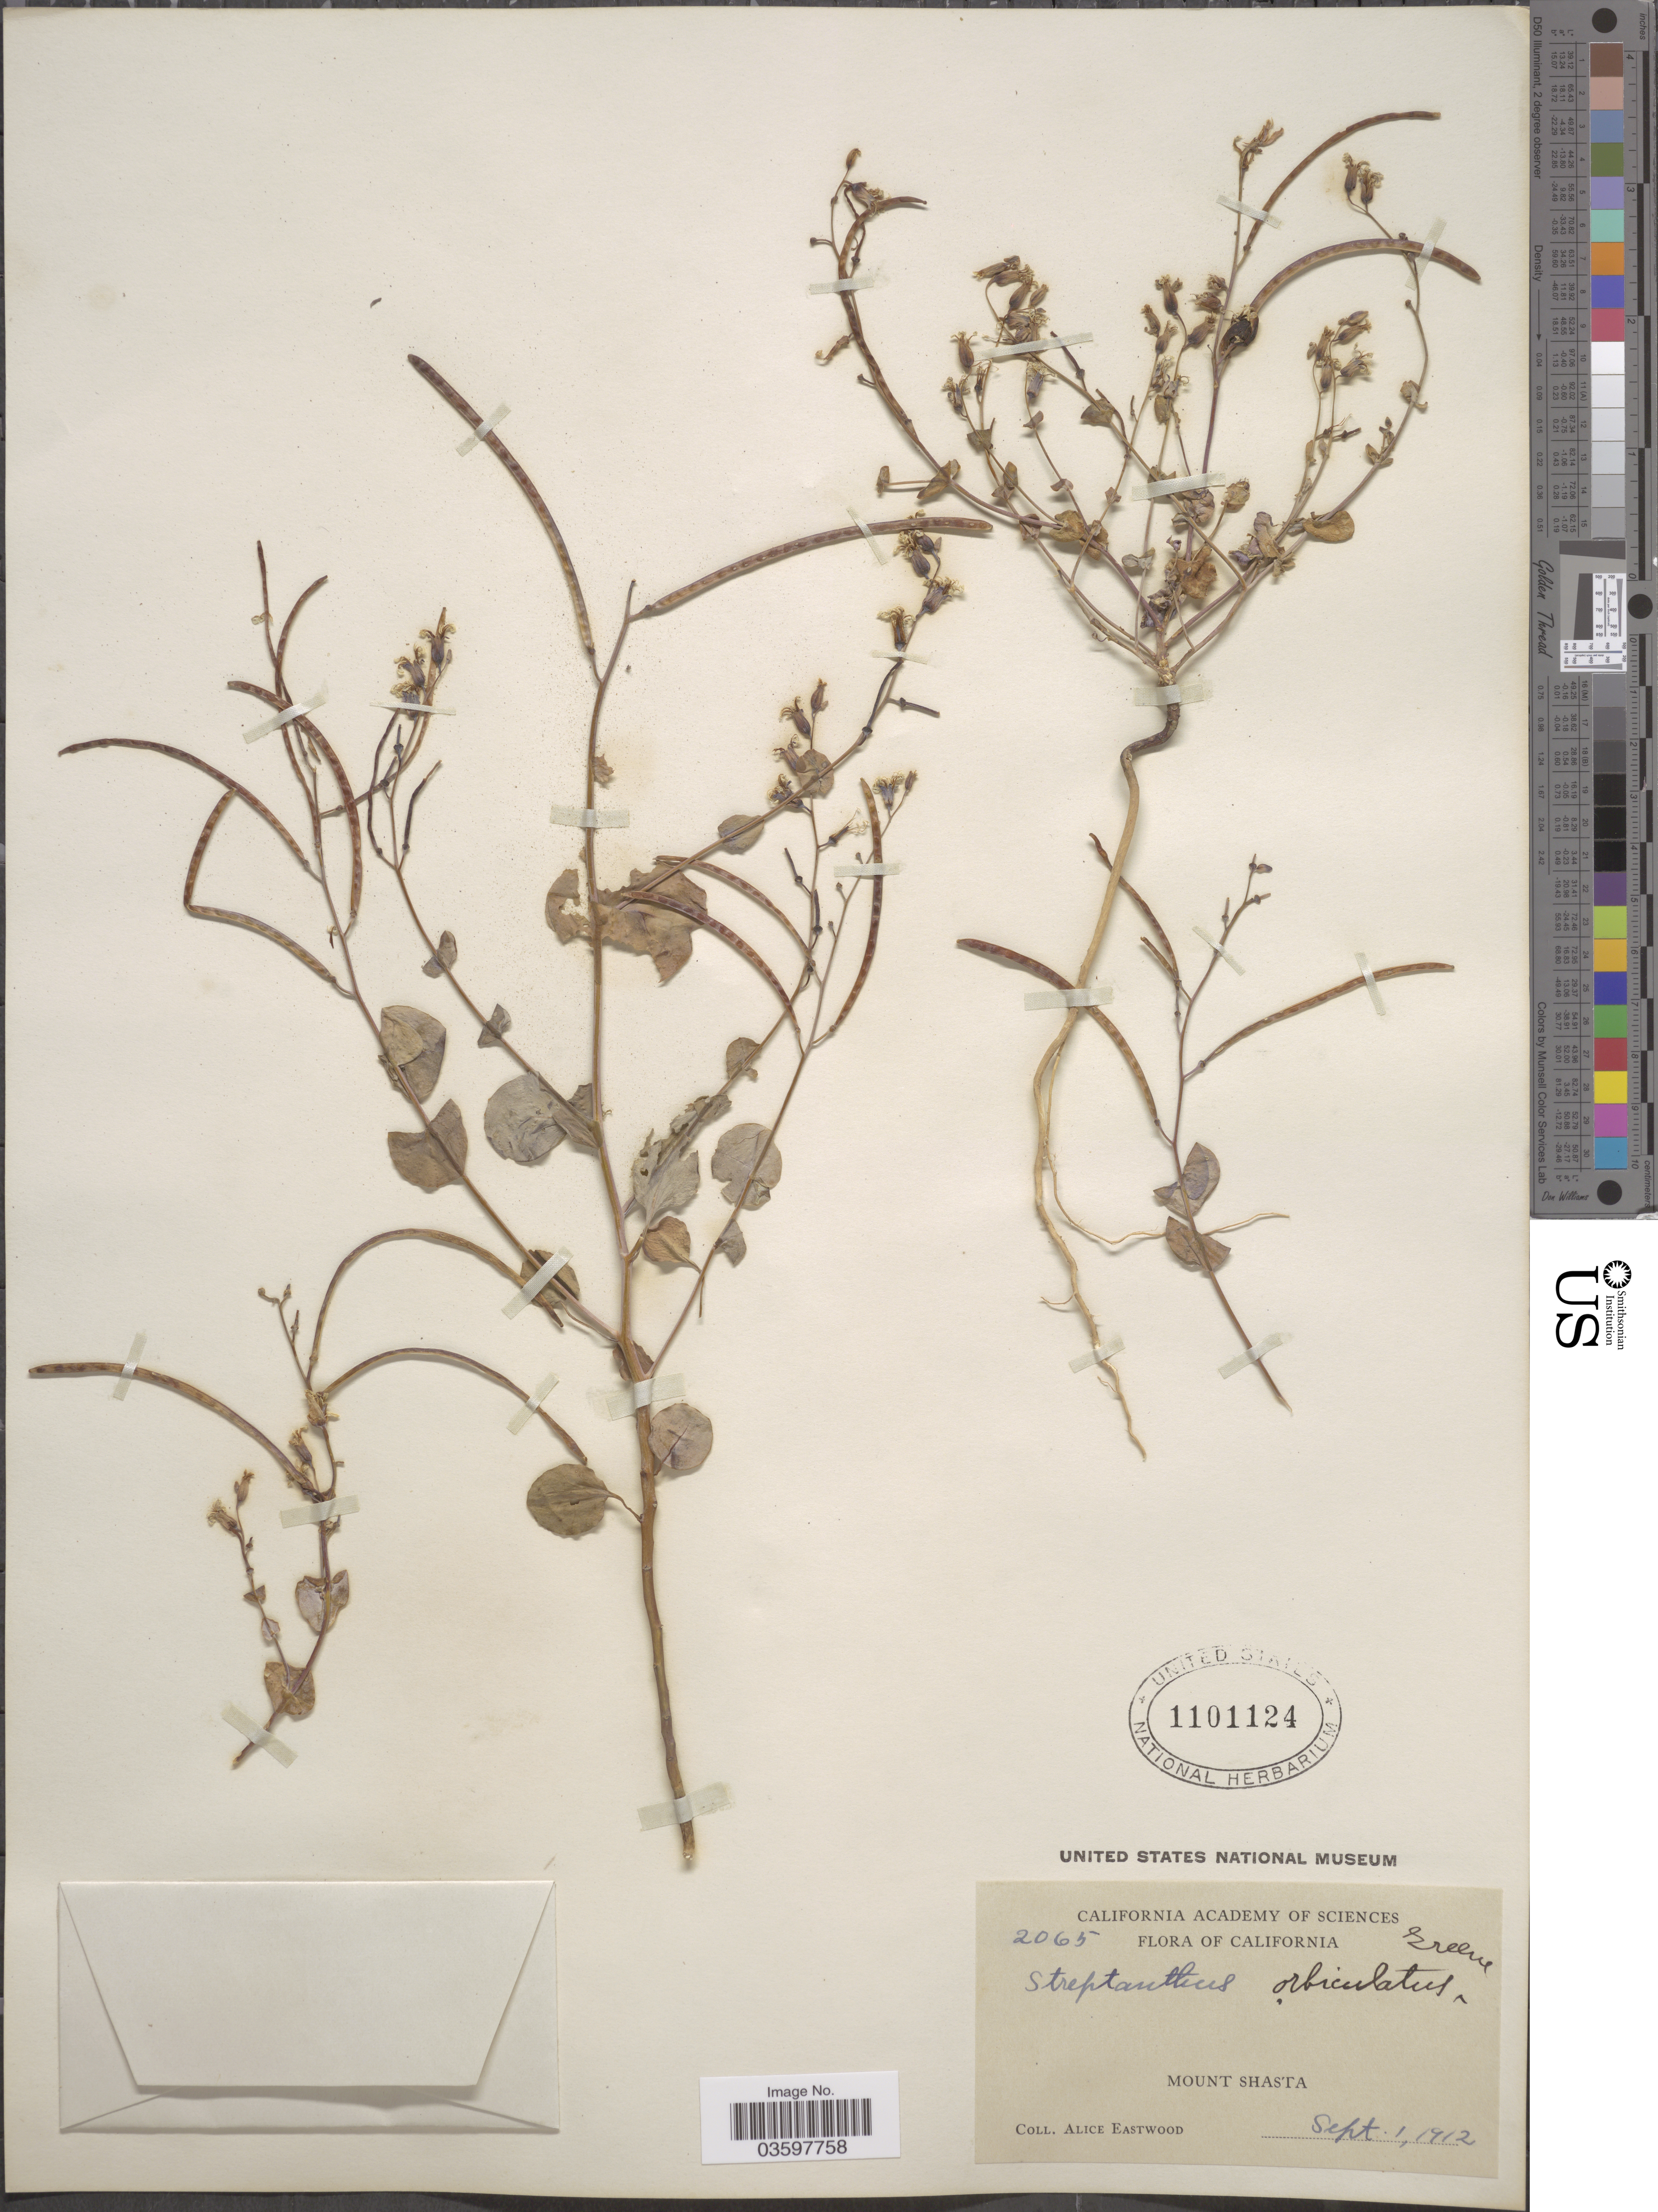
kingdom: Plantae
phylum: Tracheophyta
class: Magnoliopsida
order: Brassicales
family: Brassicaceae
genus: Streptanthus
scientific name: Streptanthus tortuosus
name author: Kellogg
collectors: A. Eastwood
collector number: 2065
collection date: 1912-09-01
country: United States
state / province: California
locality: Mount Shasta.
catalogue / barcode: US 1101124